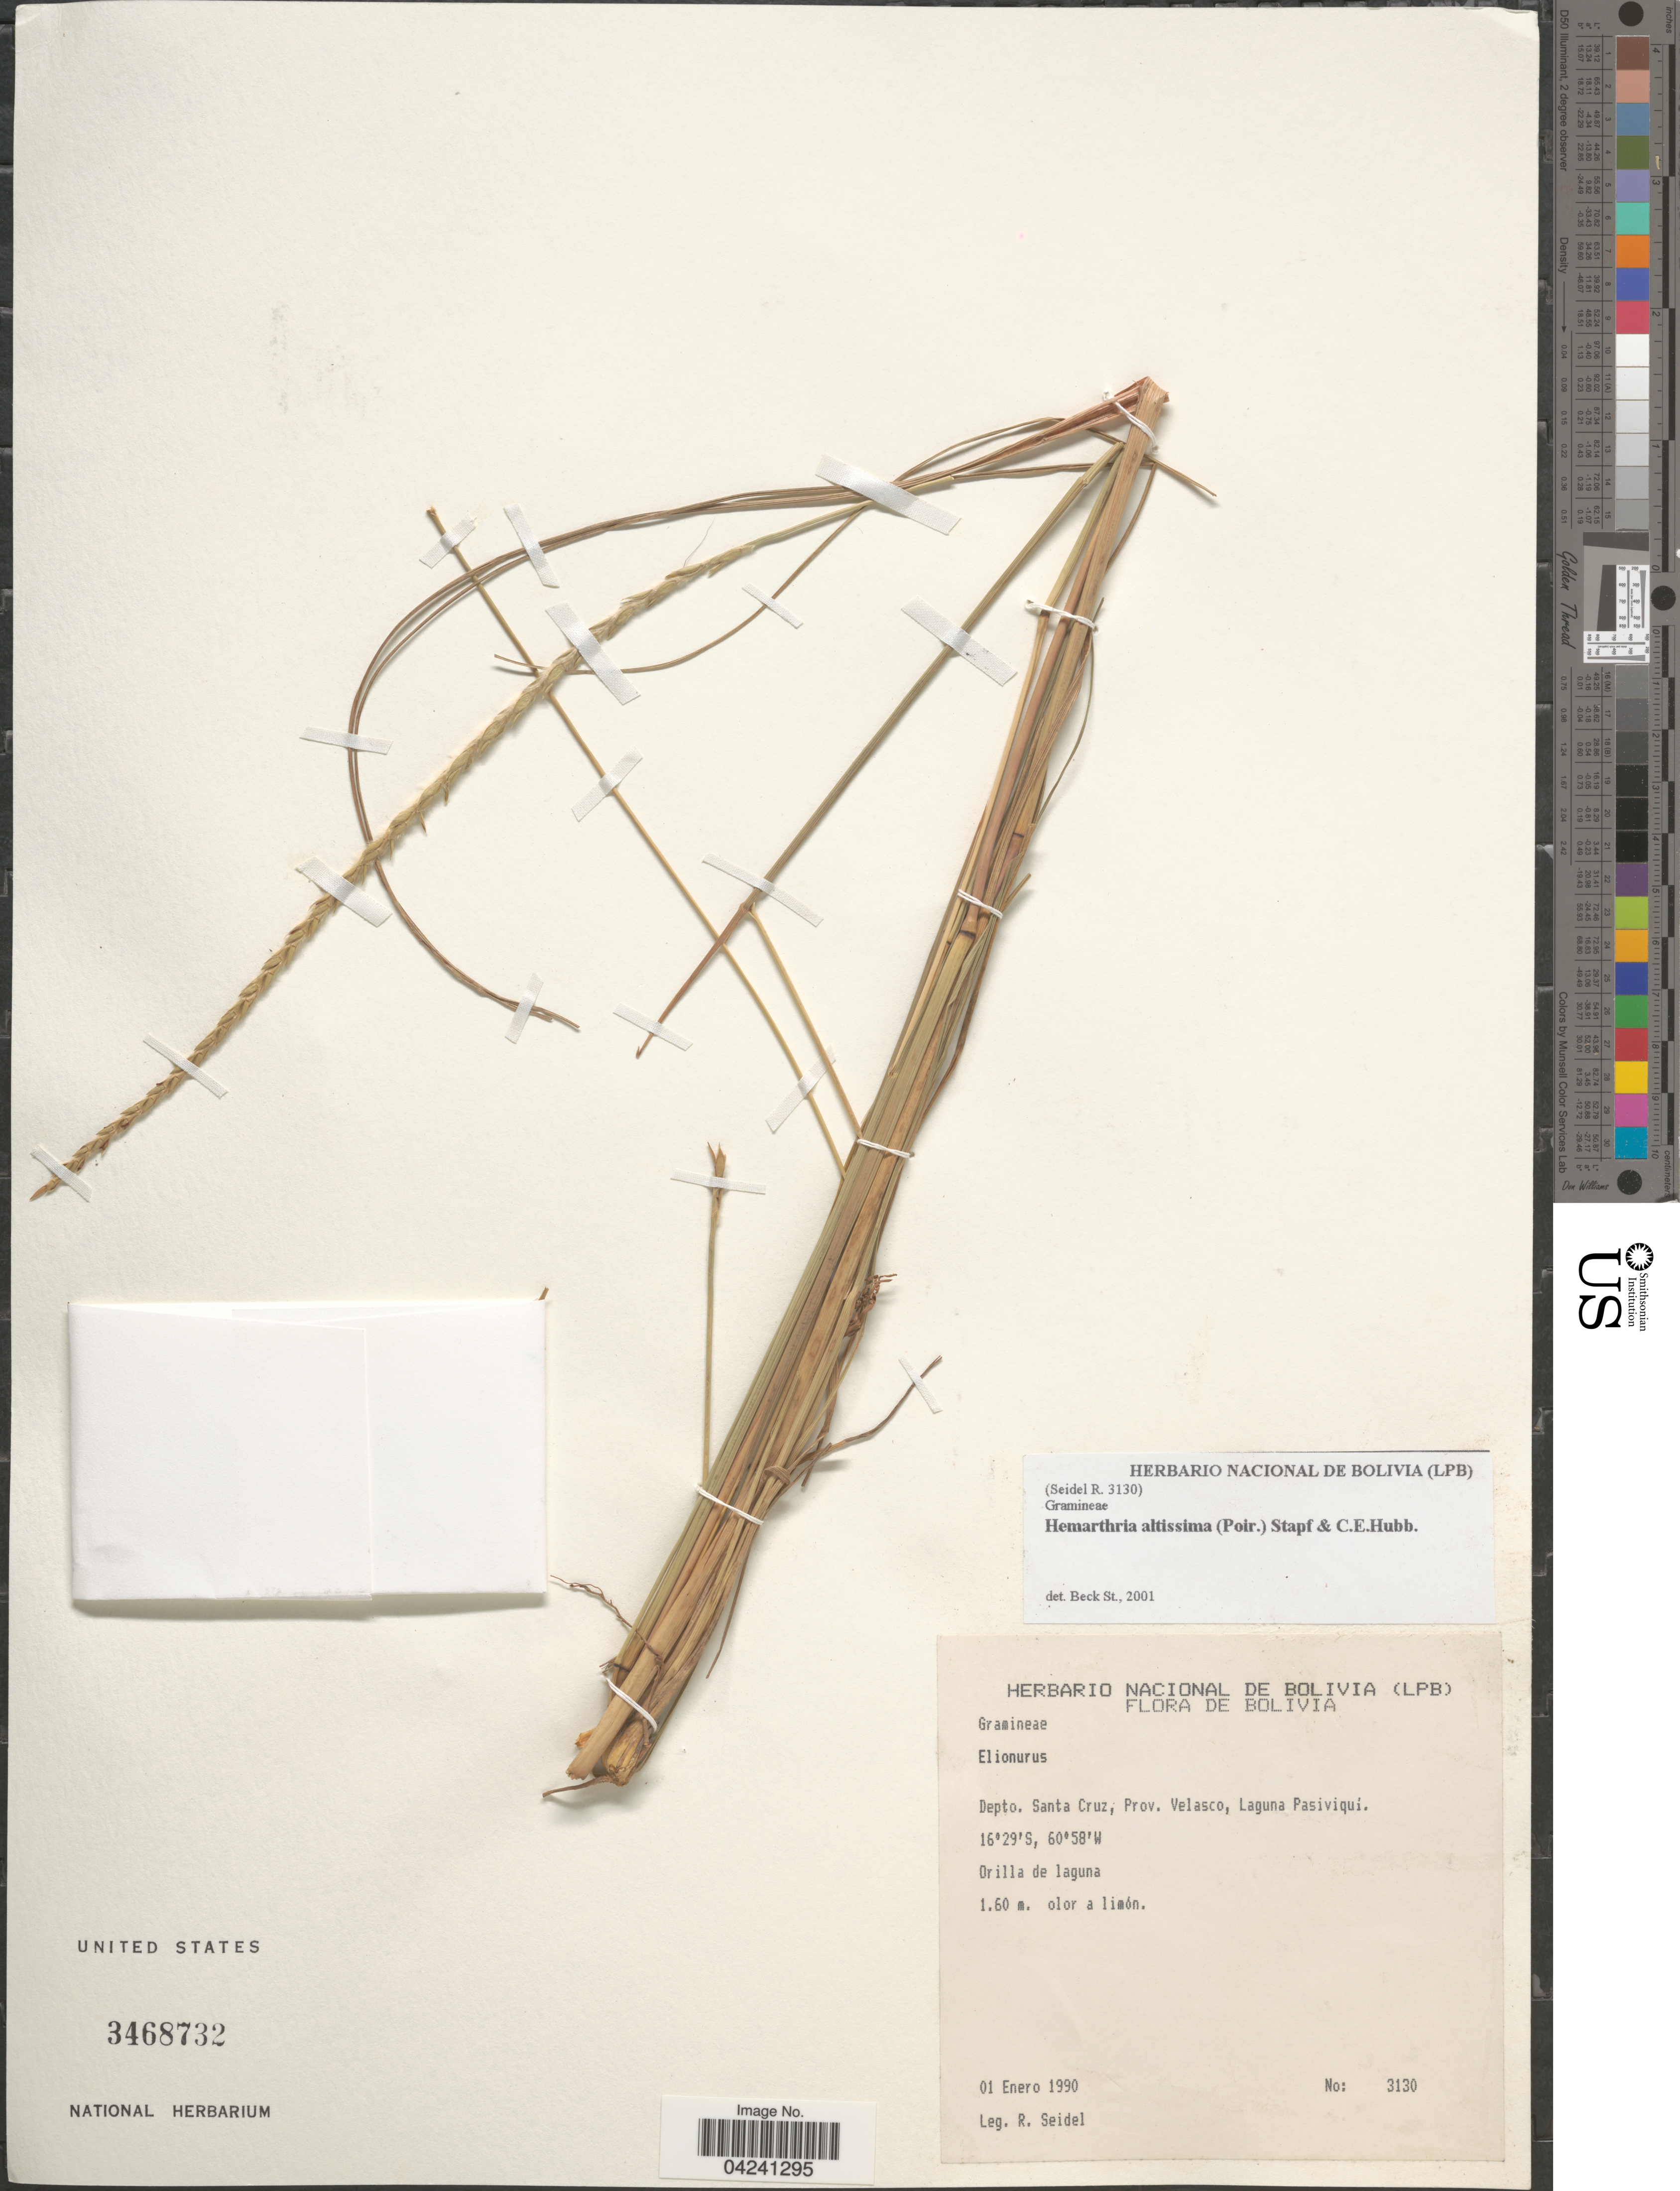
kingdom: Plantae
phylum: Tracheophyta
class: Liliopsida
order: Poales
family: Poaceae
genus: Hemarthria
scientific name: Hemarthria altissima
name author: (Poir.) Stapf & C. E. Hubb.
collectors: R. Seidel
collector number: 3130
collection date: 1990-01-01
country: Bolivia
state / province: Santa Cruz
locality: Depto. Santa Cruz, Prov. Velasco, Laguna Pasiviquí.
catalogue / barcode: US 3468732